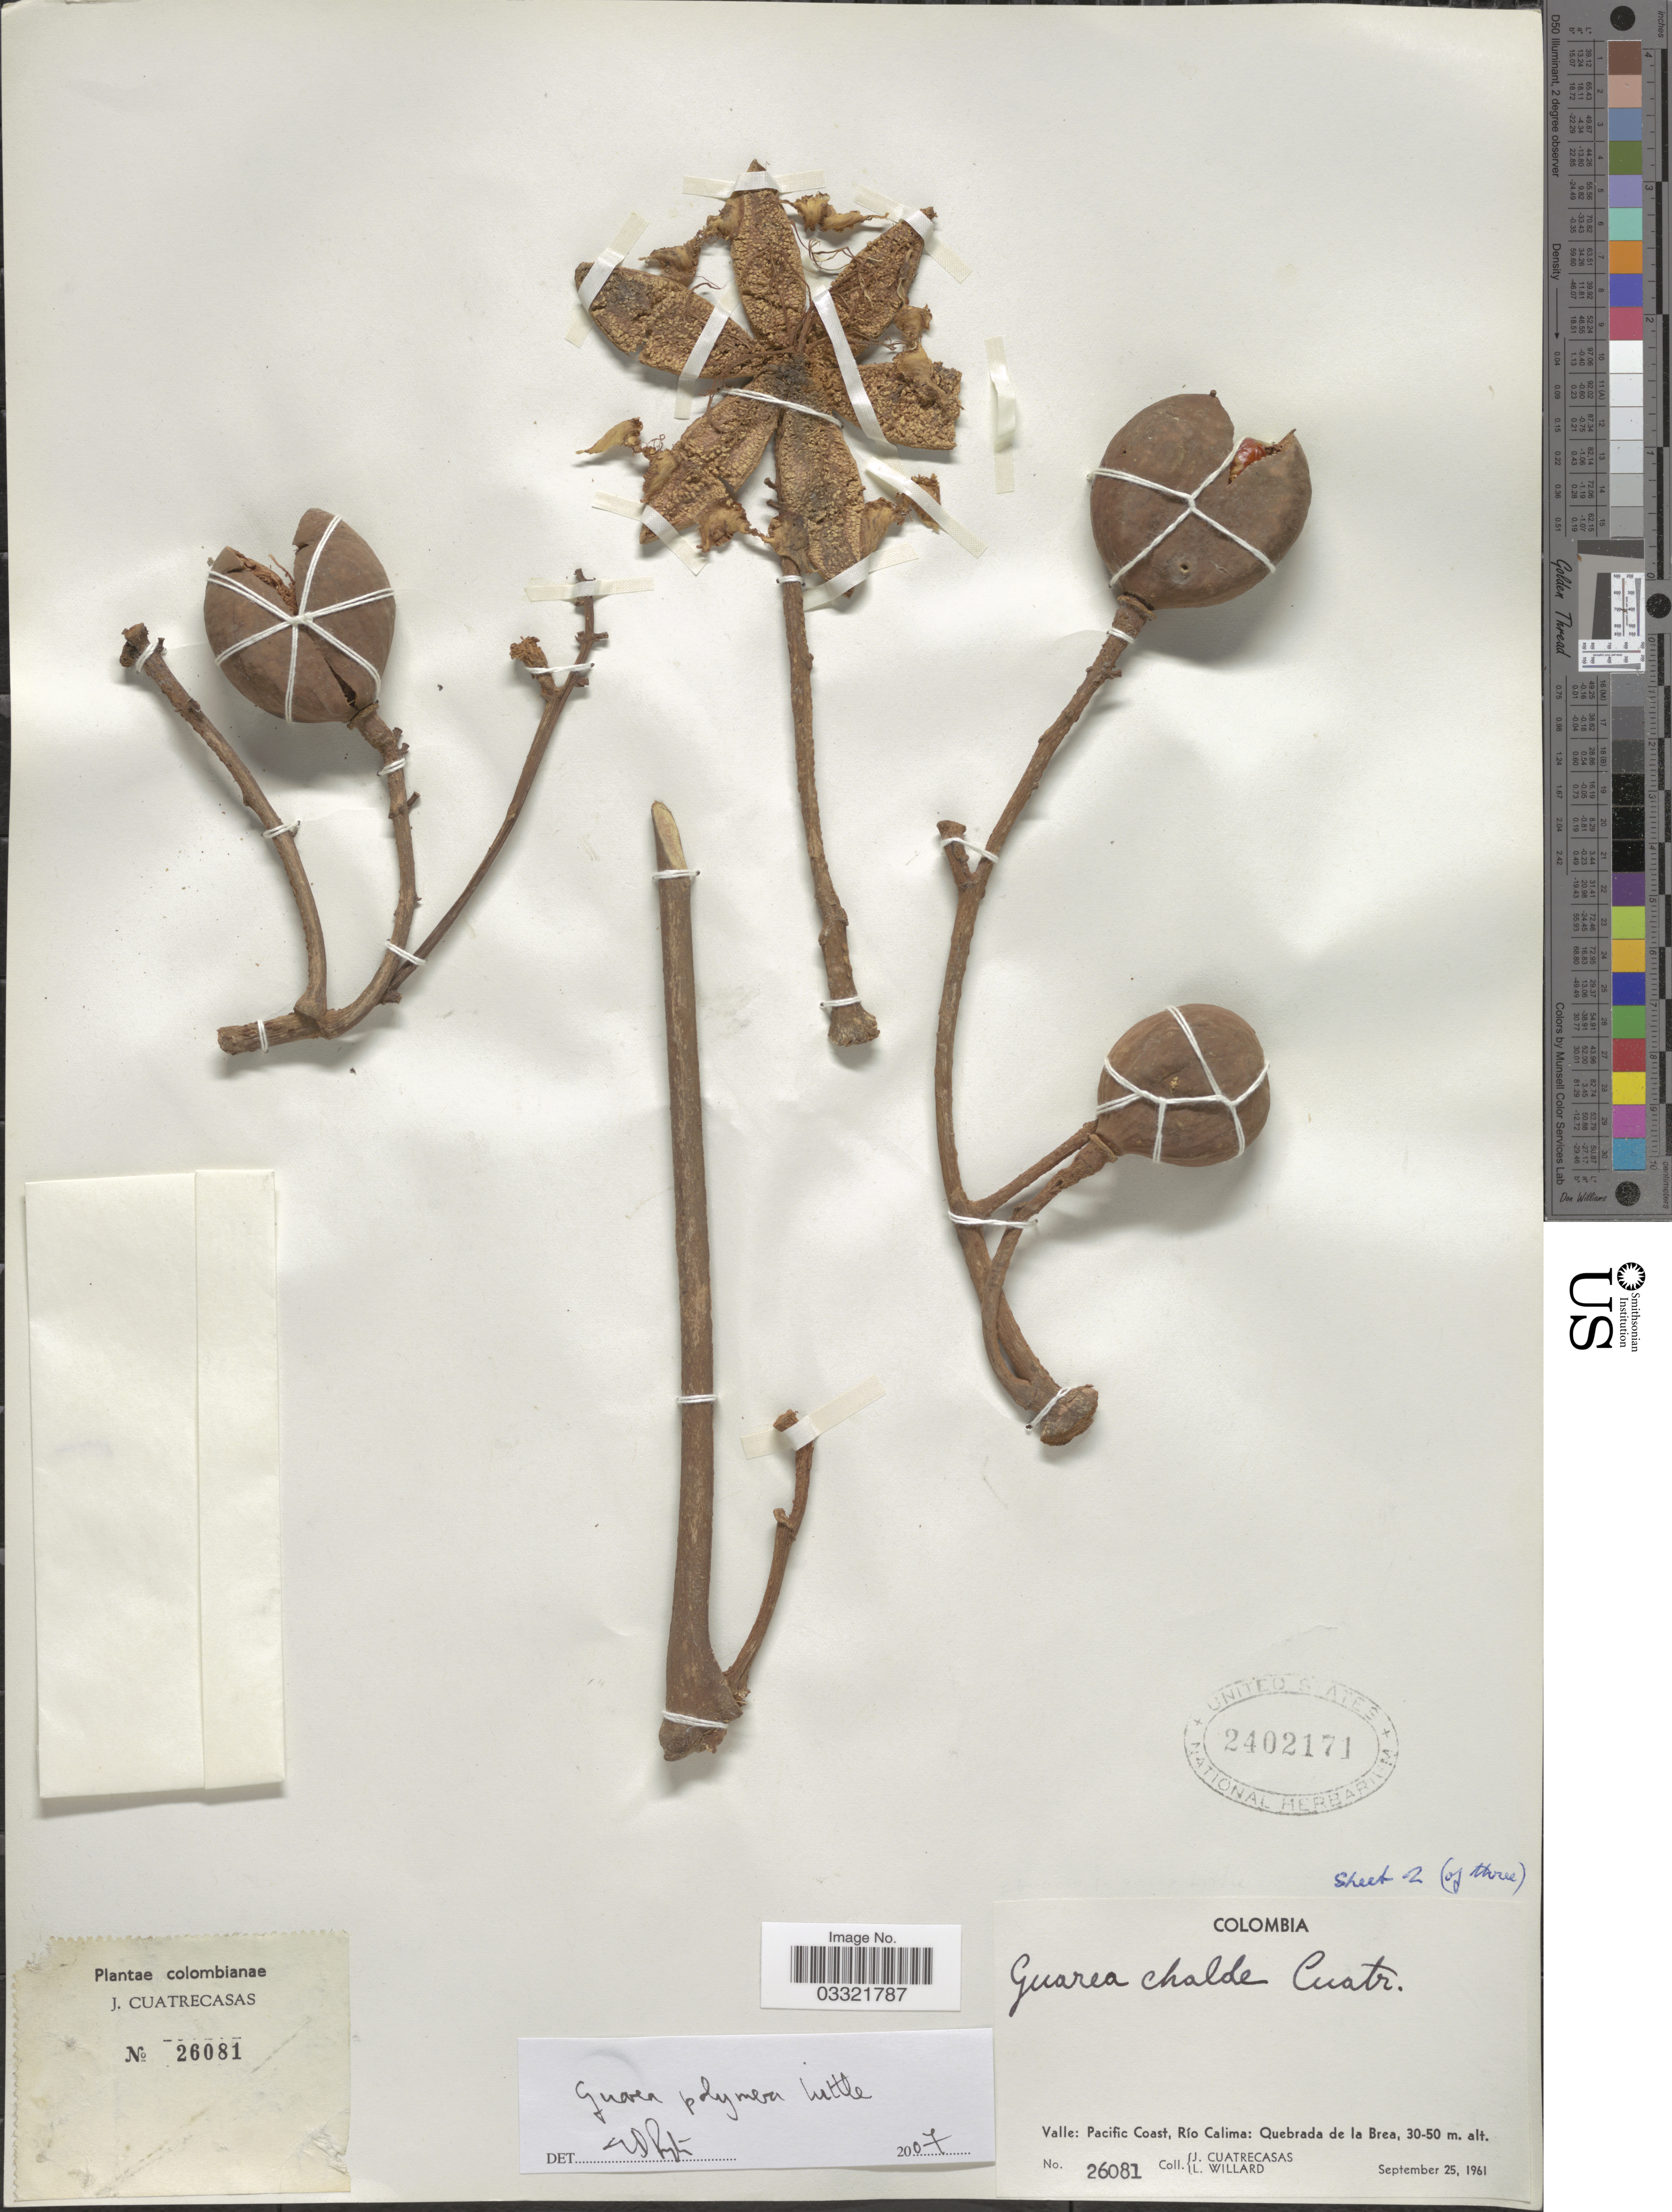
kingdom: Plantae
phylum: Tracheophyta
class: Magnoliopsida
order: Sapindales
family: Meliaceae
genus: Guarea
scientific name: Guarea polymera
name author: Little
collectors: J. Cuatrecasas & L. Willard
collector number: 26081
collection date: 1961-09-25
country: Colombia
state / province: Valle del Cauca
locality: Valle: Pacific Coast, Río Calima: Quebrada de la Brea.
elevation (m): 30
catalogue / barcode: US 2402171